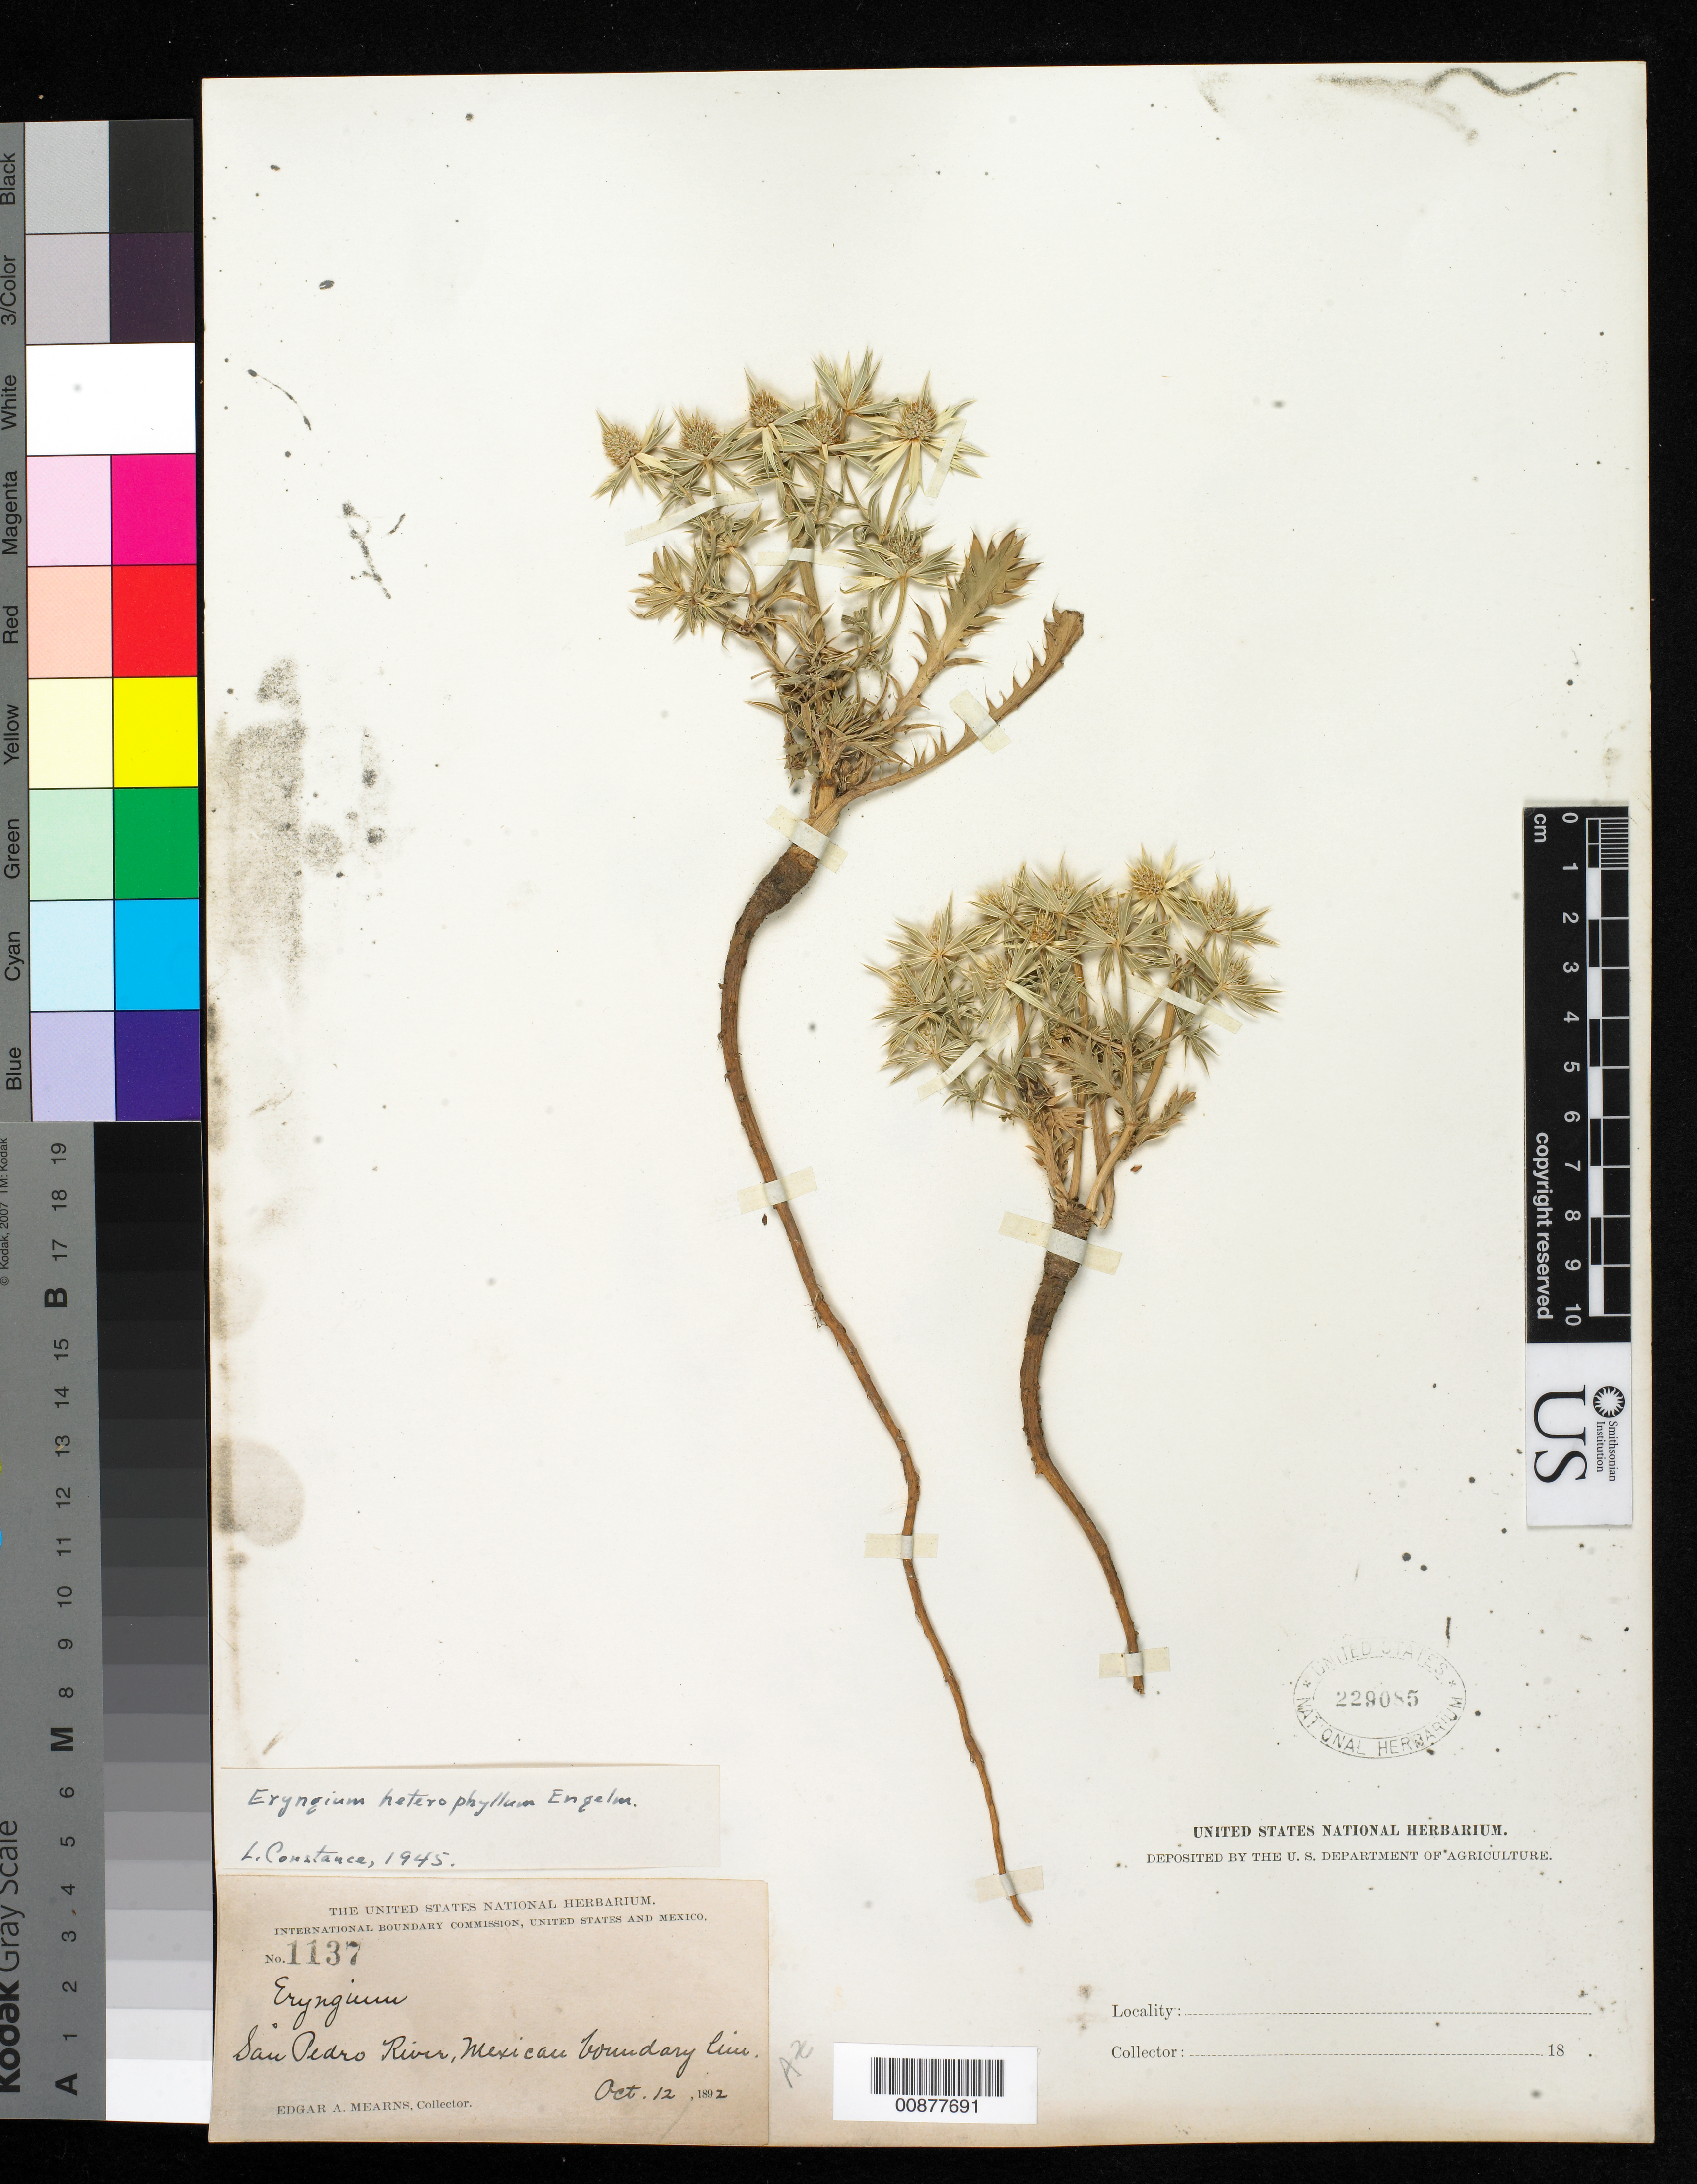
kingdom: Plantae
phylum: Tracheophyta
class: Magnoliopsida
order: Apiales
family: Apiaceae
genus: Eryngium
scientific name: Eryngium heterophyllum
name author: Engelm.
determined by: Constance, L., (UC), University of California Berkeley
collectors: E. A. Mearns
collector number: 1137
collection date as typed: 12 Oct 1892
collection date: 1892-10-12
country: United States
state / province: Arizona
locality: San Pedro River, Mexican Boundary Line.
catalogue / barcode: US 229085